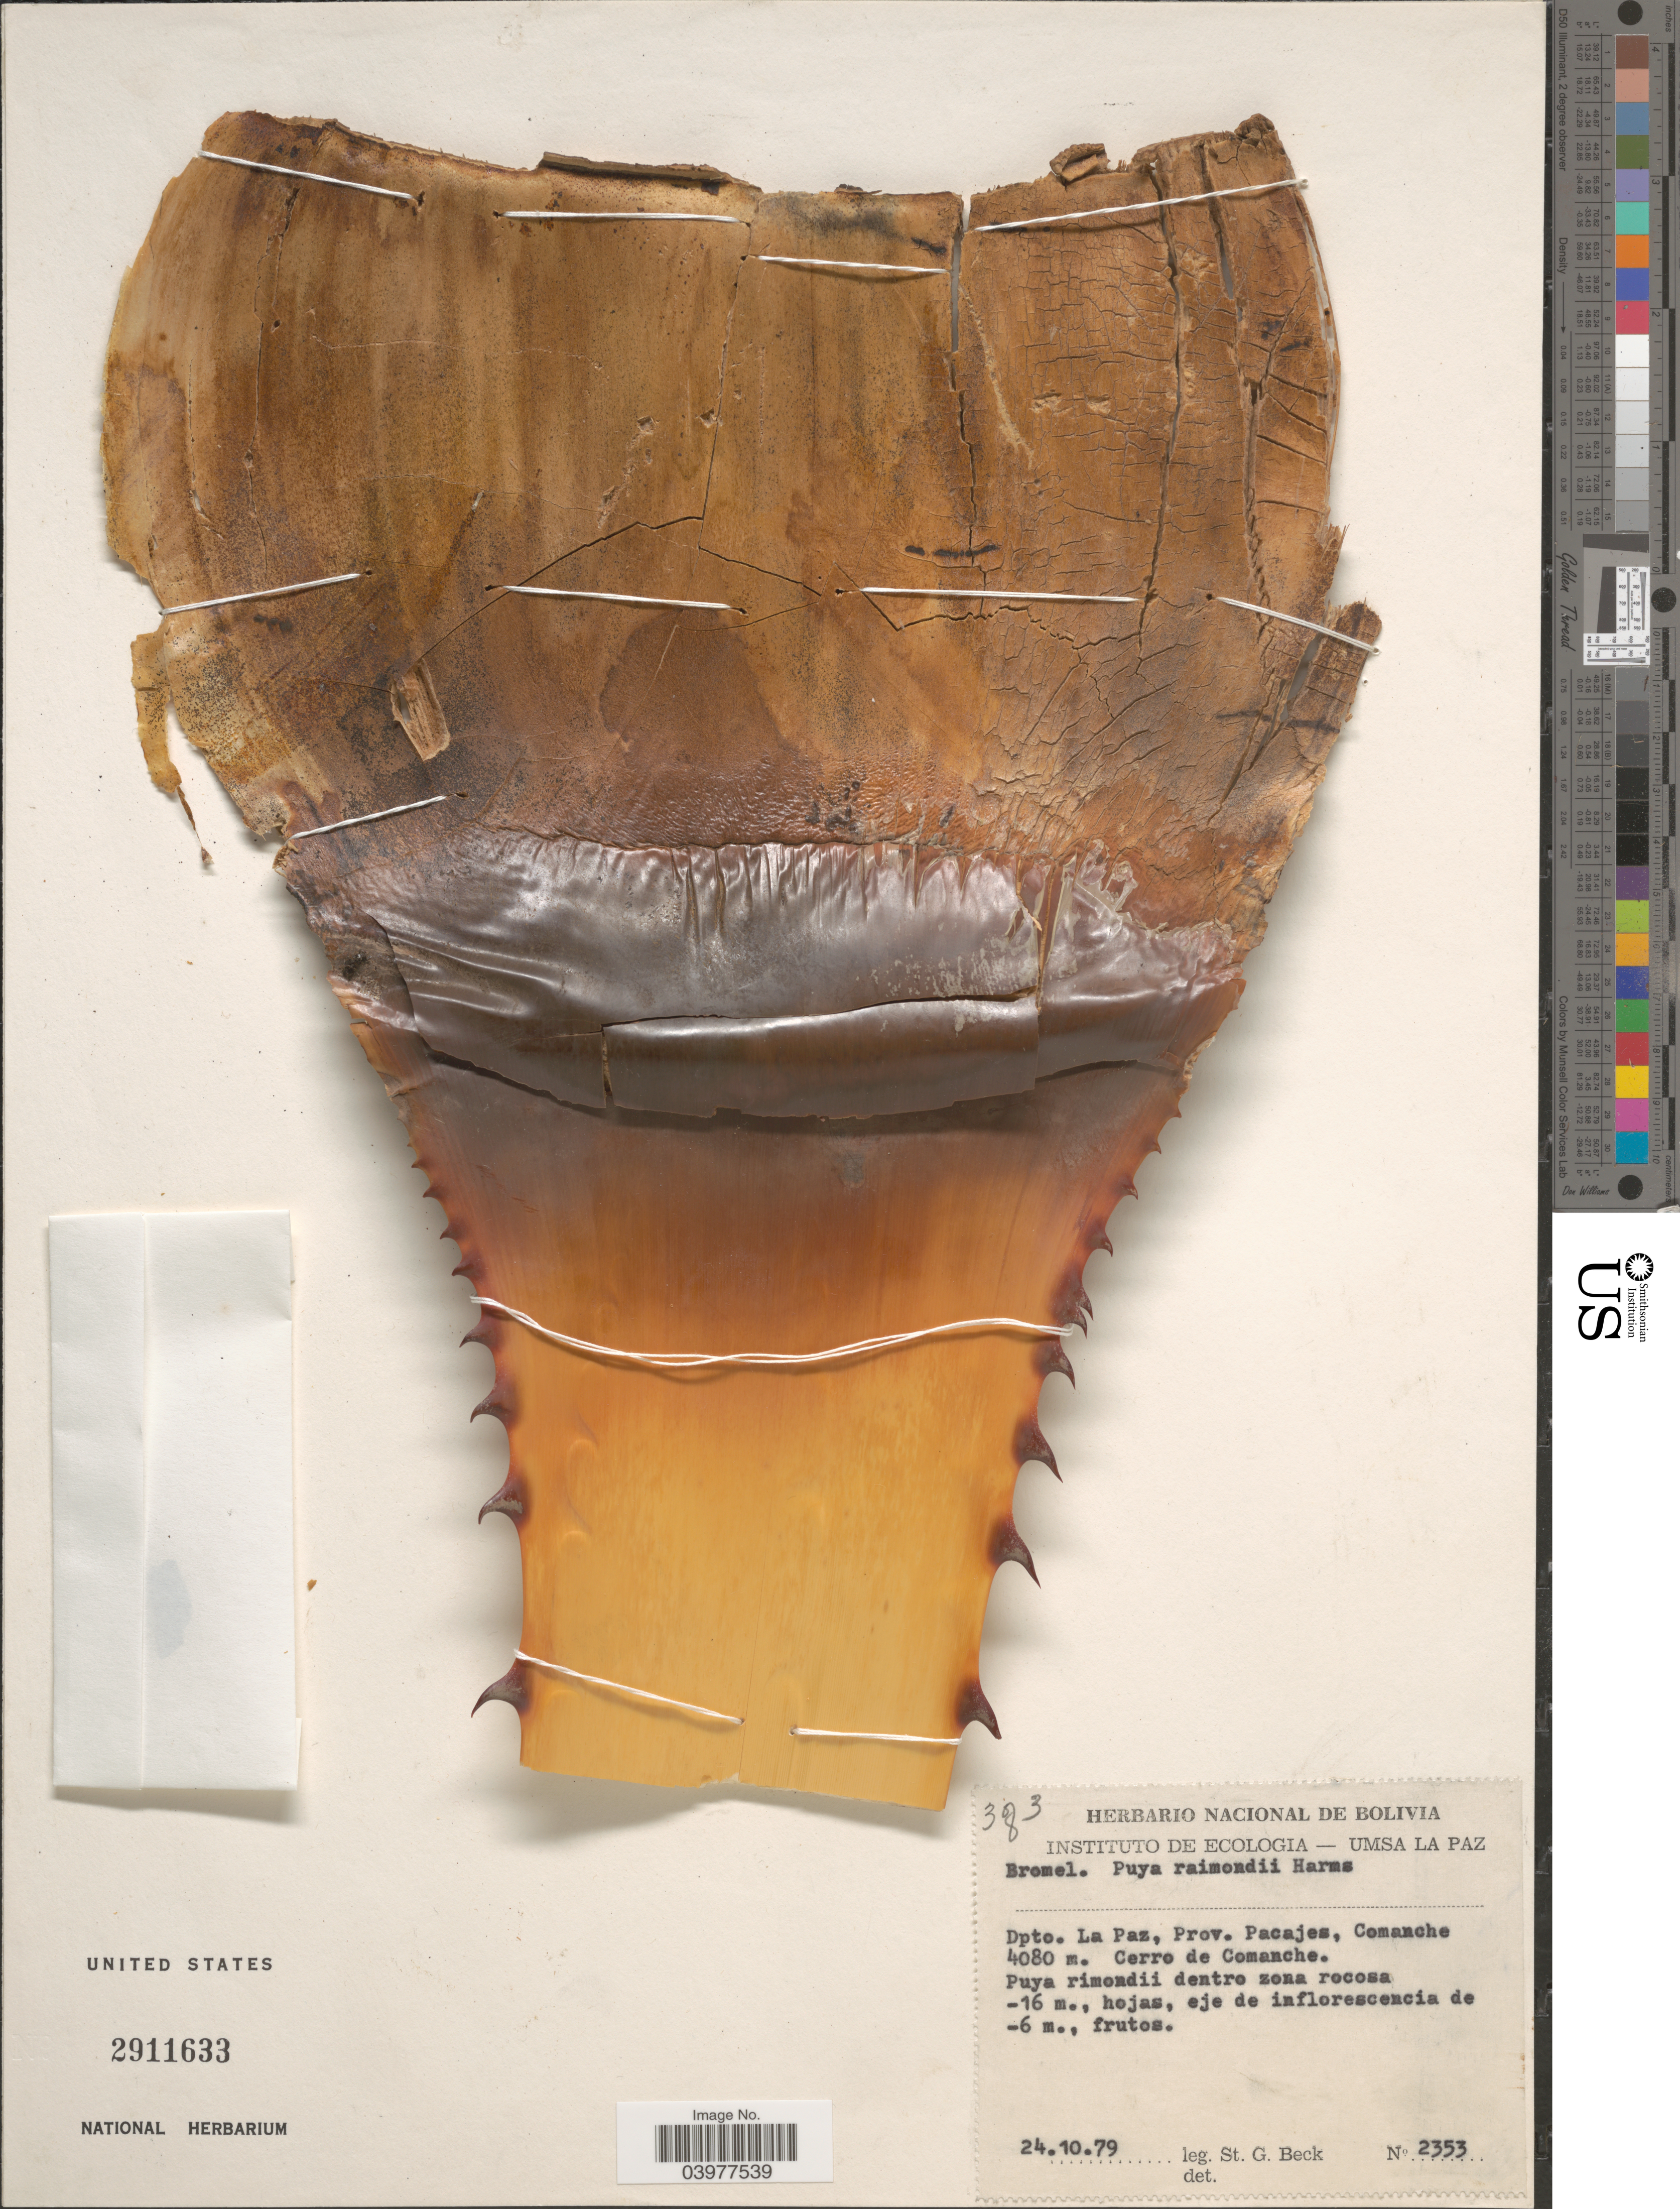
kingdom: Plantae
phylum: Tracheophyta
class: Liliopsida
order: Poales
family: Bromeliaceae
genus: Puya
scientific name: Puya raimondii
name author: Harms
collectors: S. G. Beck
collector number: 2353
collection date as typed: Transcribed d/m/y: 24/10/79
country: Bolivia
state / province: La Paz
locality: Dpto. La Paz, Prov. Pacajes, Comanche. Cerro de Comanche.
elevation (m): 4080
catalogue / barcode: US 2911633